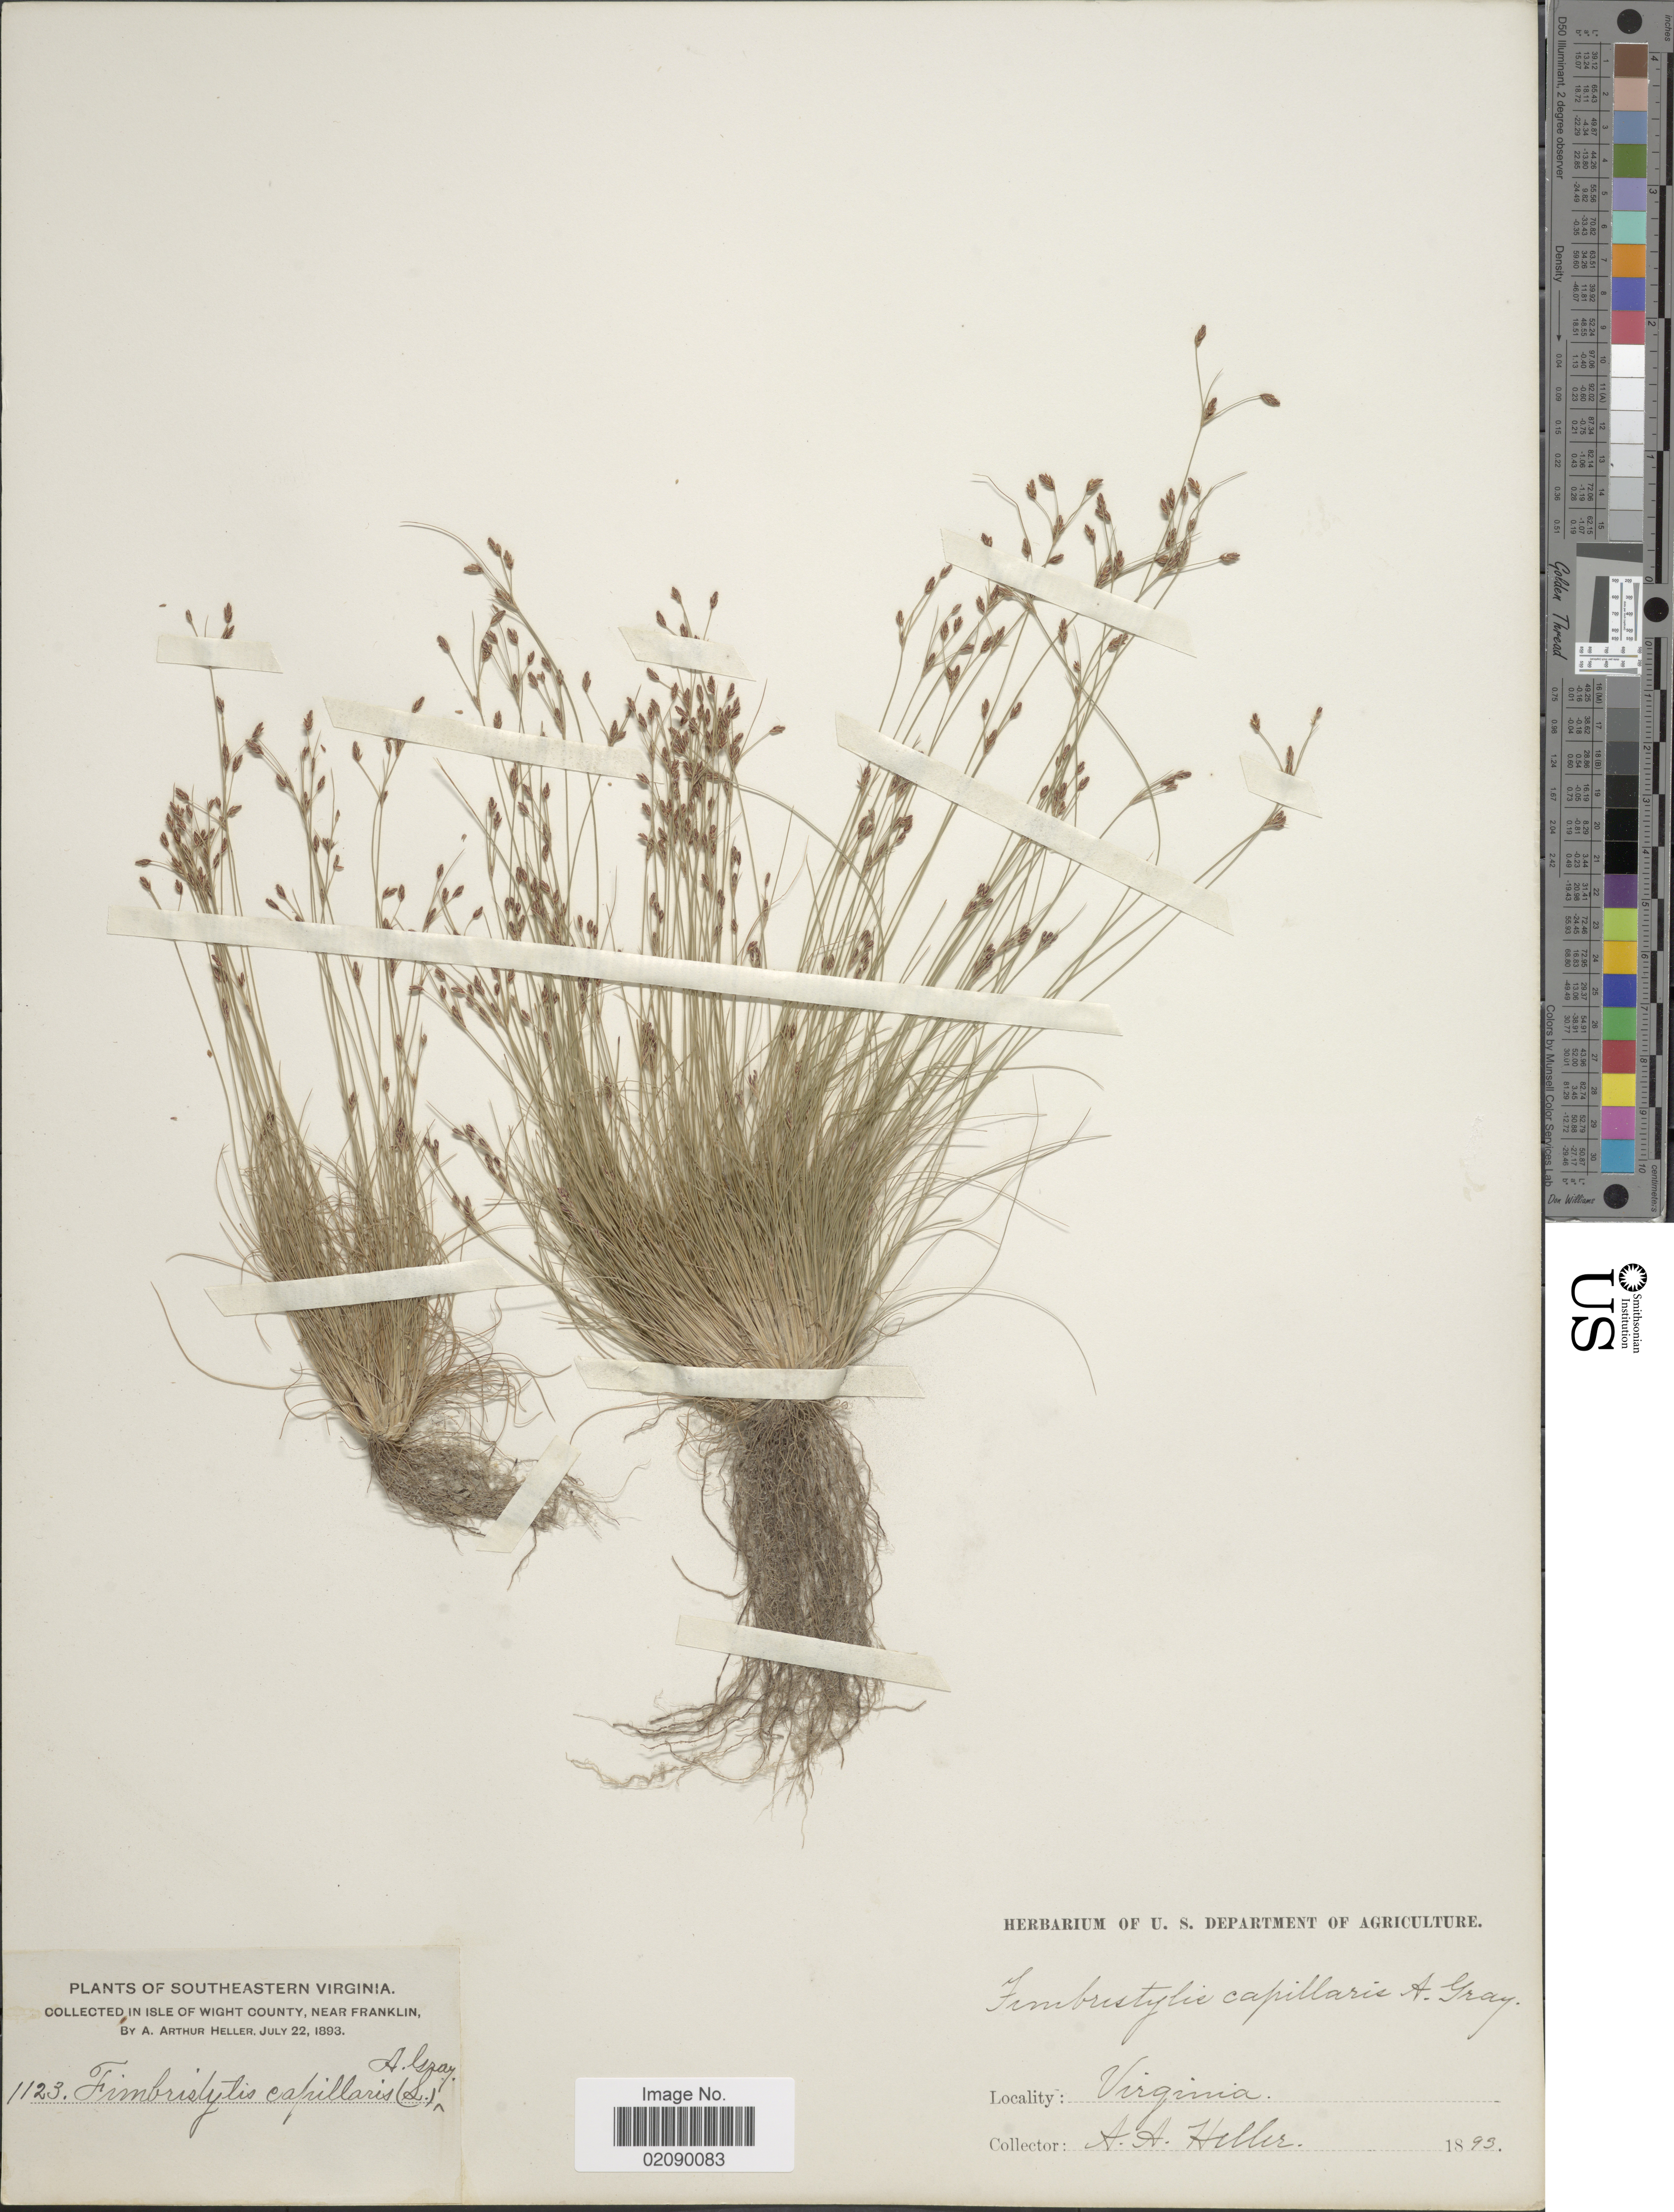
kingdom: Plantae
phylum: Tracheophyta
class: Liliopsida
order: Poales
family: Cyperaceae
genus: Bulbostylis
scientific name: Bulbostylis capillaris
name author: (L.) Kunth ex C.B. Clarke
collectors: A. A. Heller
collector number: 1123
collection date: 1893-07-22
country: United States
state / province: Virginia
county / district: Isle of Wight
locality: Southeastern Virginia, In Isle of Wight County, near Franklin